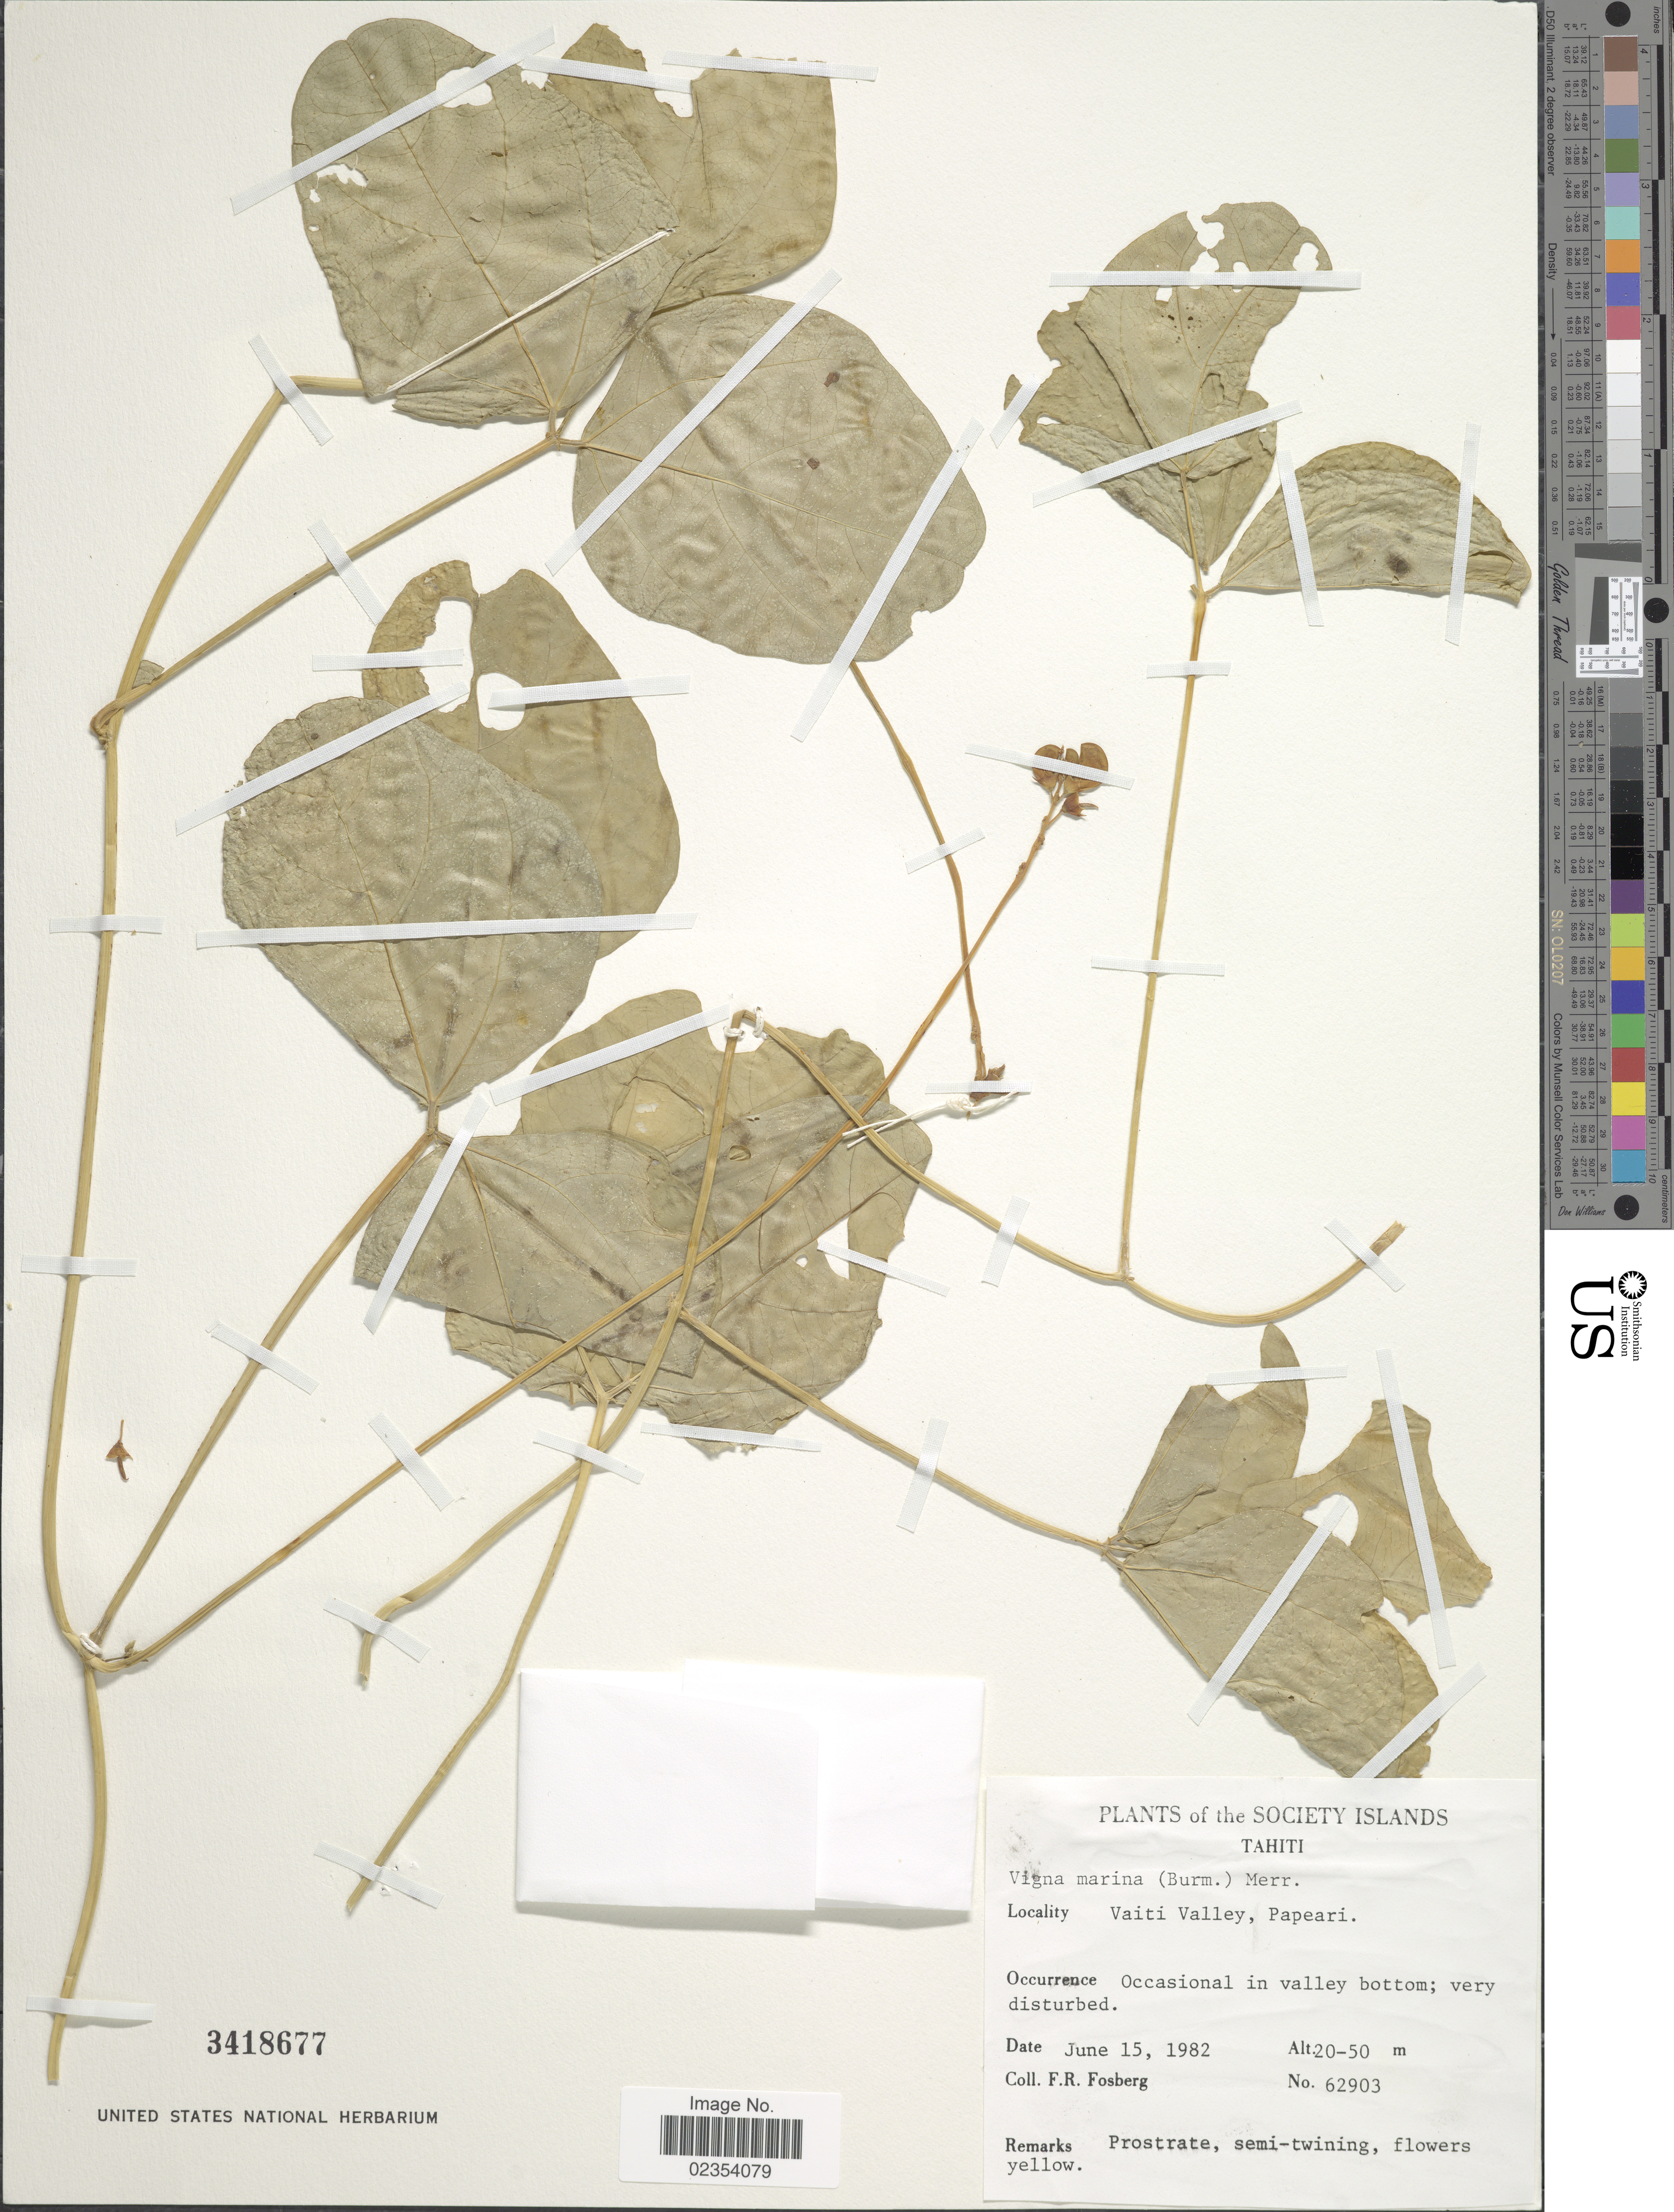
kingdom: Plantae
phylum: Tracheophyta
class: Magnoliopsida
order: Fabales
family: Fabaceae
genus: Vigna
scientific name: Vigna marina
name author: (Burm.) Merr.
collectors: F. R. Fosberg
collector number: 62903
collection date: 1982-06-15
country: French Polynesia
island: Tahiti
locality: Society Islands. Tahiti. Vaiti Valley, Papeari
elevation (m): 20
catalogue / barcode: US 3418677